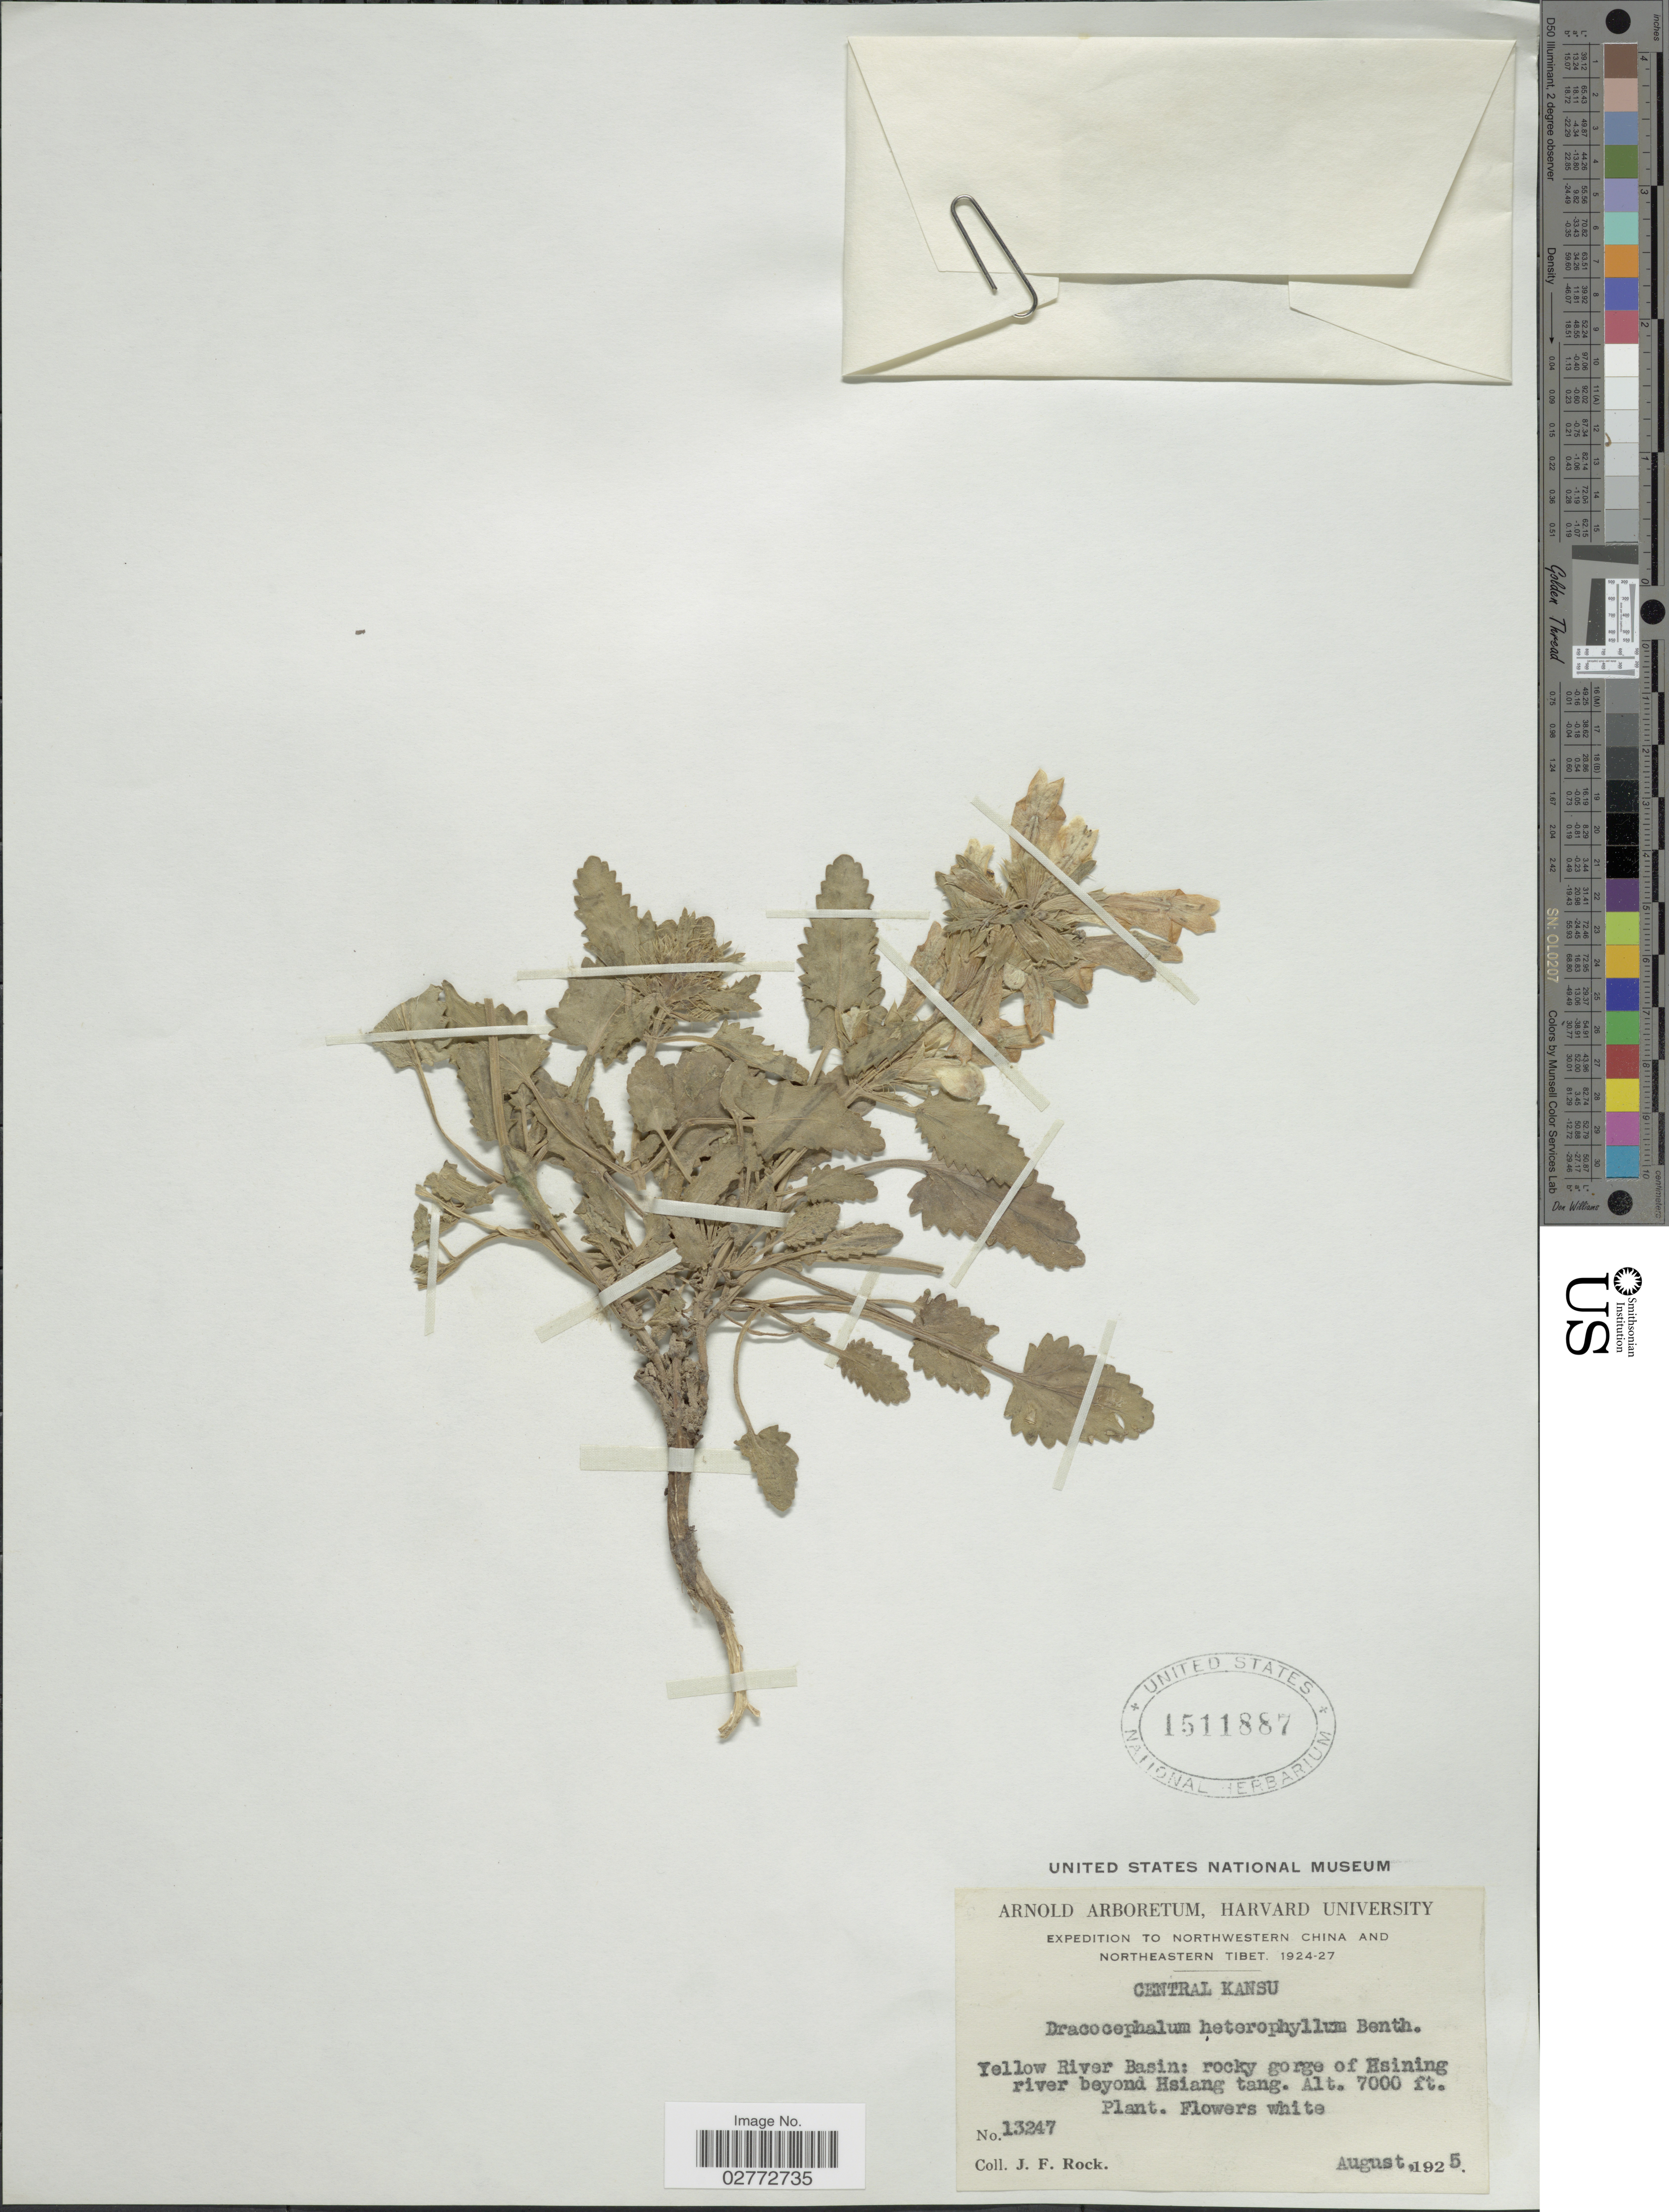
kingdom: Plantae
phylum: Tracheophyta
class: Magnoliopsida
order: Lamiales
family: Lamiaceae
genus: Dracocephalum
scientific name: Dracocephalum heterophyllum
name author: Benth.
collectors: J. Rock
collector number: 13247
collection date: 1925-08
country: China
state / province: Gansu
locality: Northwestern China and Northeastern Tibet. Central Kansu. Yellow River Basin: rocky gorge of Hsining river beyond Hsiang tang.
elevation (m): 2134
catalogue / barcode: US 1511887